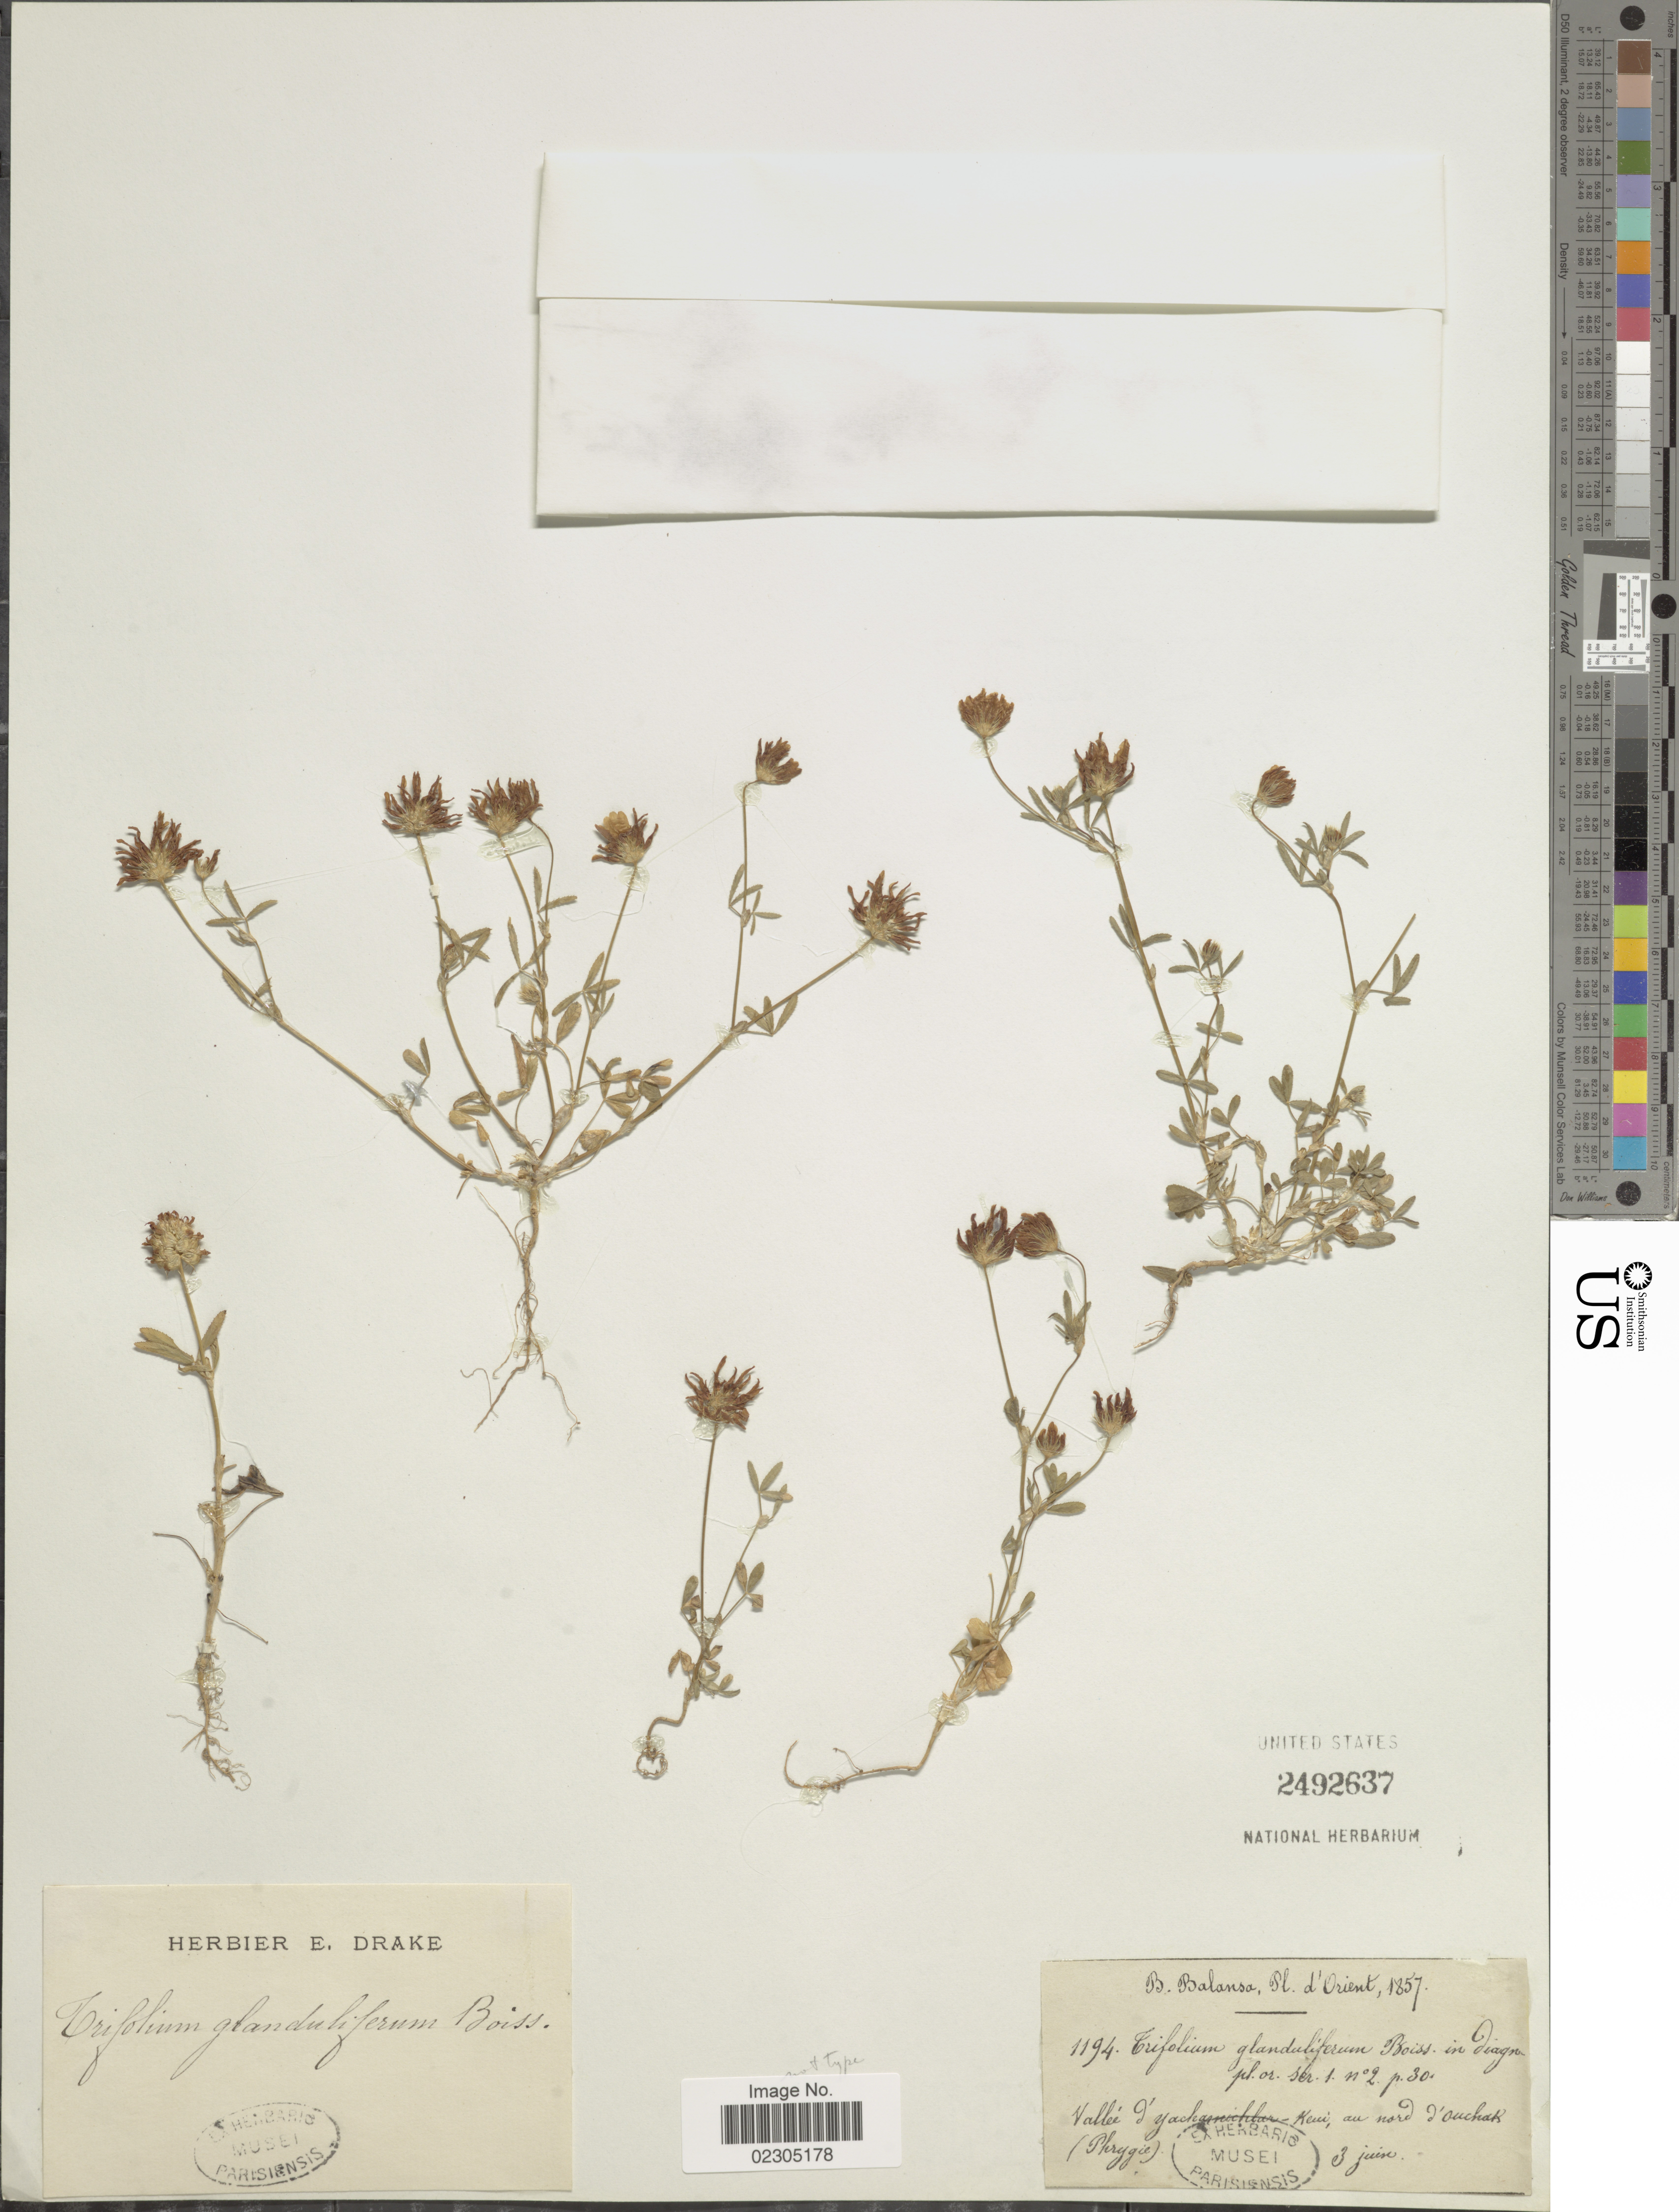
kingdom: Plantae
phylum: Tracheophyta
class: Magnoliopsida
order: Fabales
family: Fabaceae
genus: Trifolium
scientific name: Trifolium glanduliferum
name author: Boiss.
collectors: B. Balansa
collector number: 1194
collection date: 1957-06-03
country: Turkey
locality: D'Orient. vallee d'yachamichlar- Kein, au nird d'ouchak (Pferygie). [interpreted]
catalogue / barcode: US 2492637